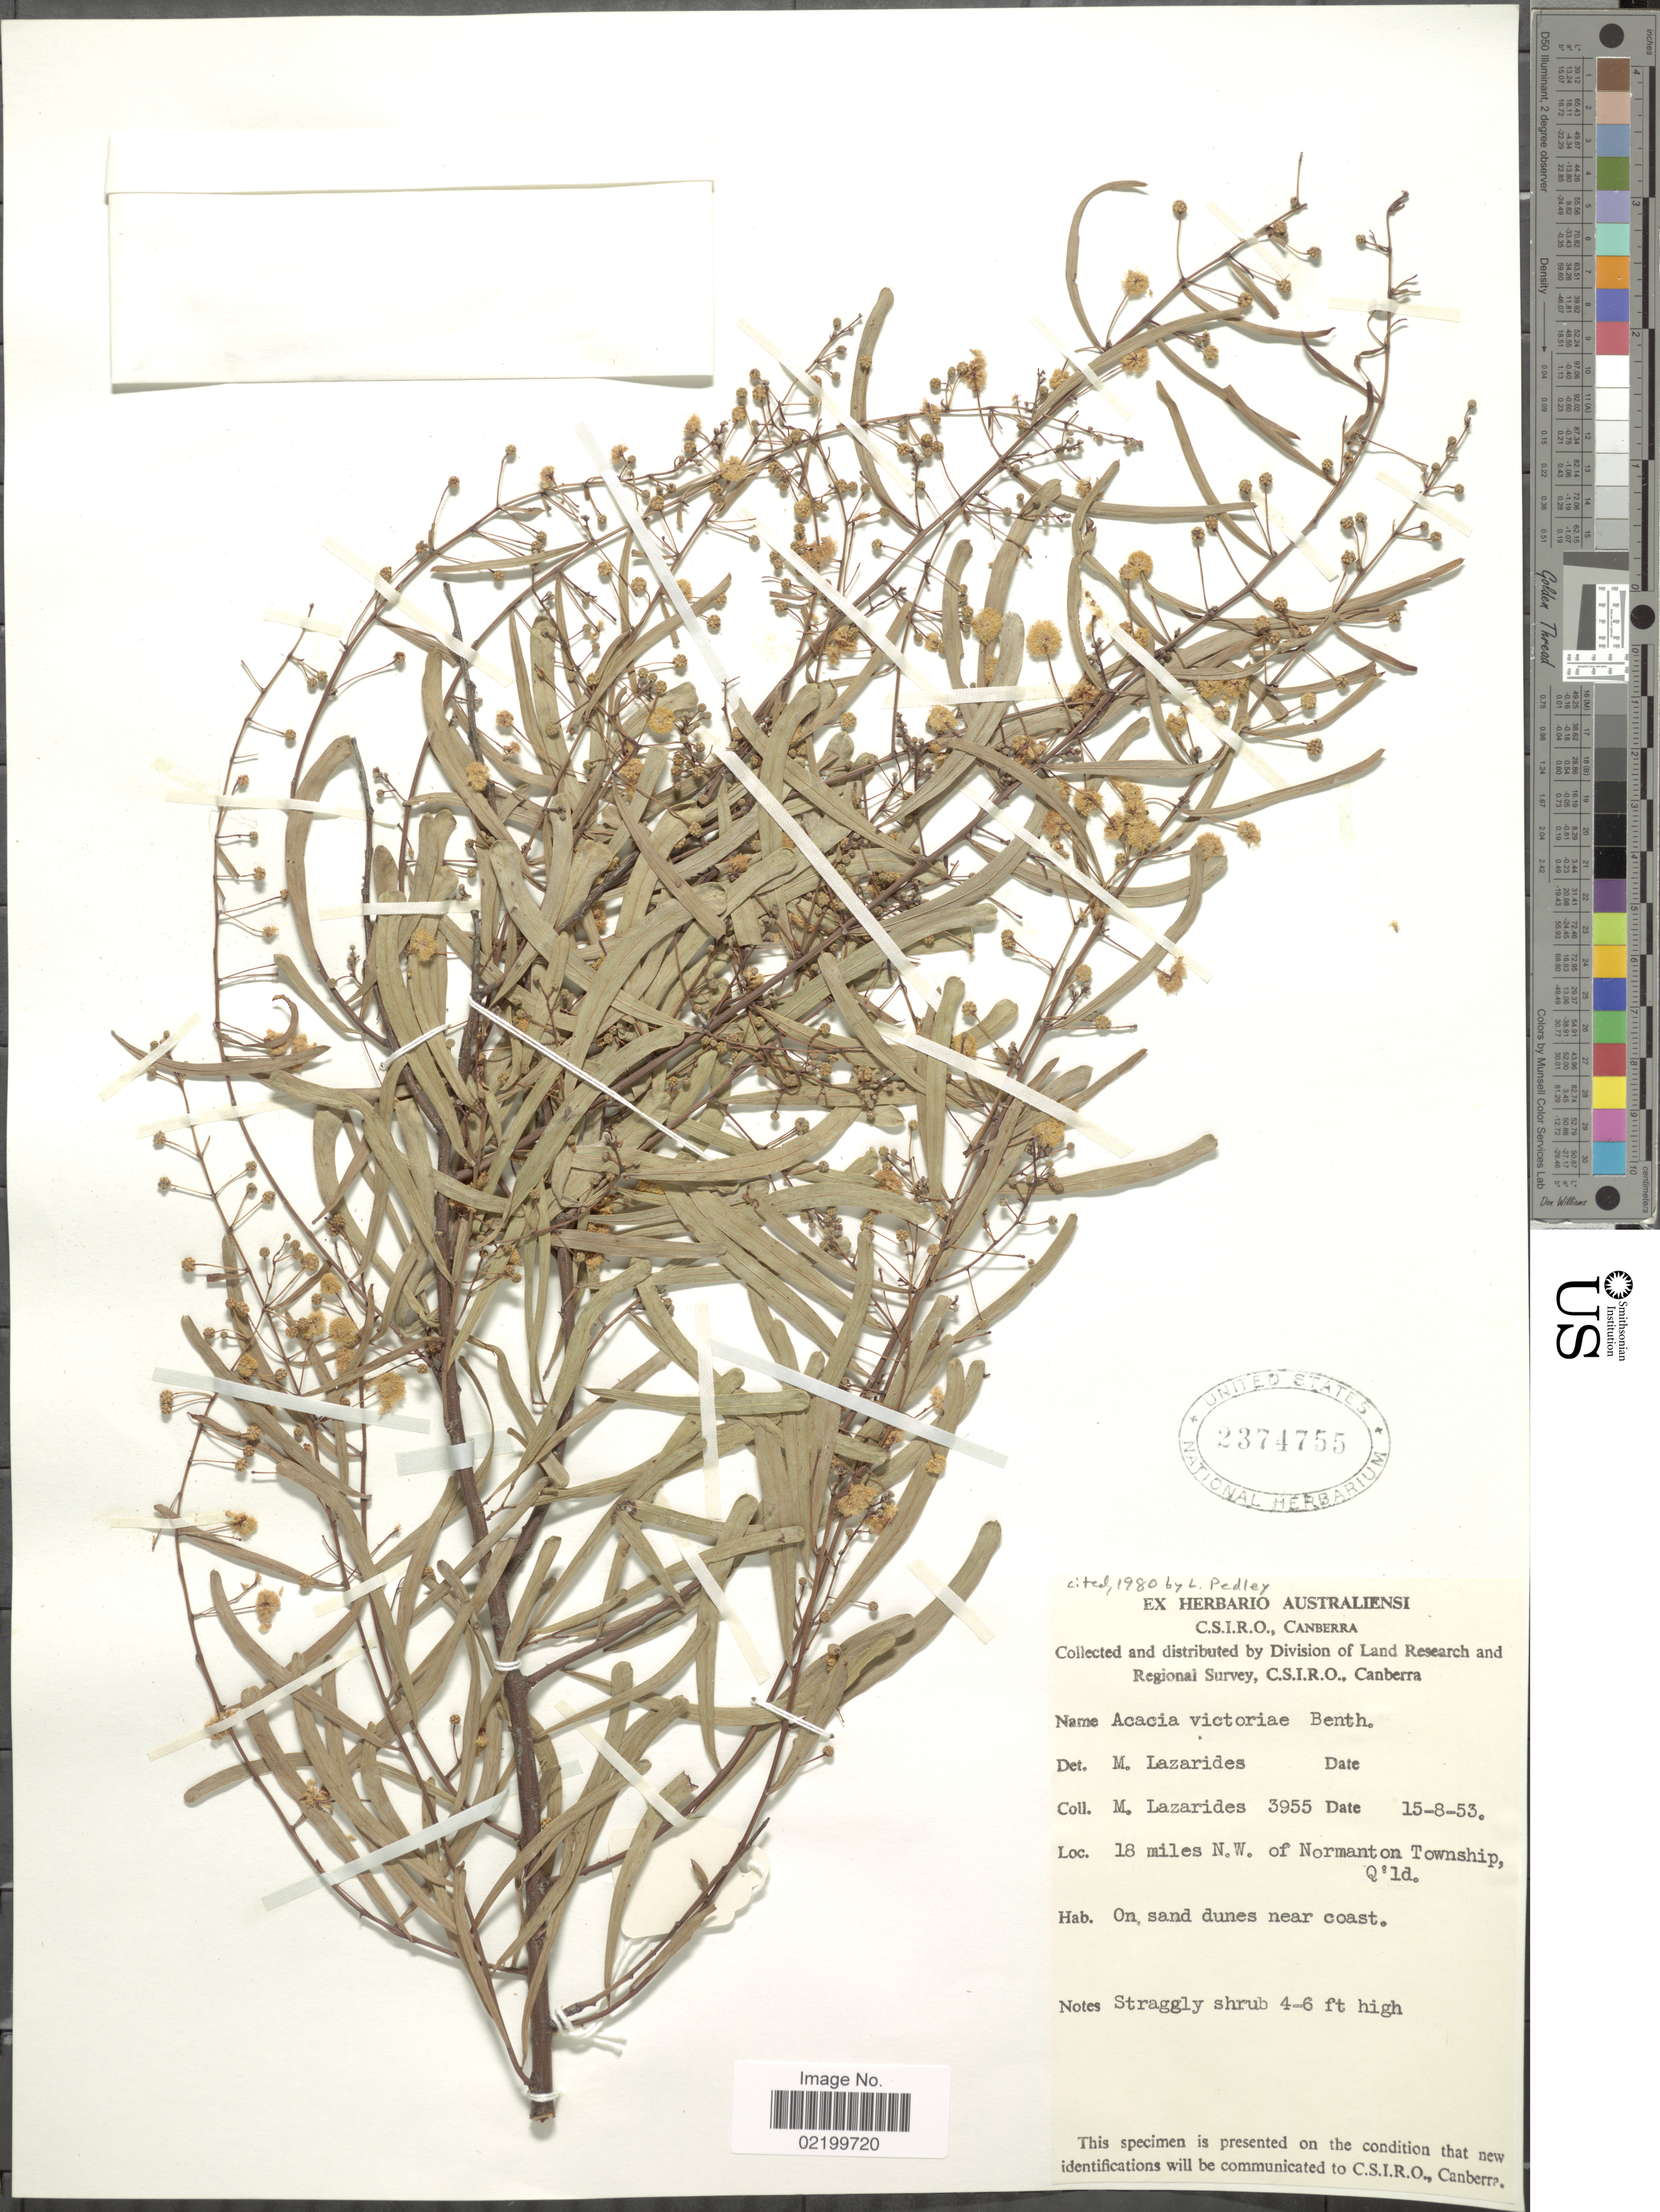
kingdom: Plantae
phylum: Tracheophyta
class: Magnoliopsida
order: Fabales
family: Fabaceae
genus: Acacia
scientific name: Acacia victoriae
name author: Benth.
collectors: M. Lazarides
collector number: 3955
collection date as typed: Transcribed d/m/y: 15/8/53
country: Australia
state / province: Queensland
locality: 18 miles N.W. of Normanton Township, Q'ld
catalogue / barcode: US 2374755